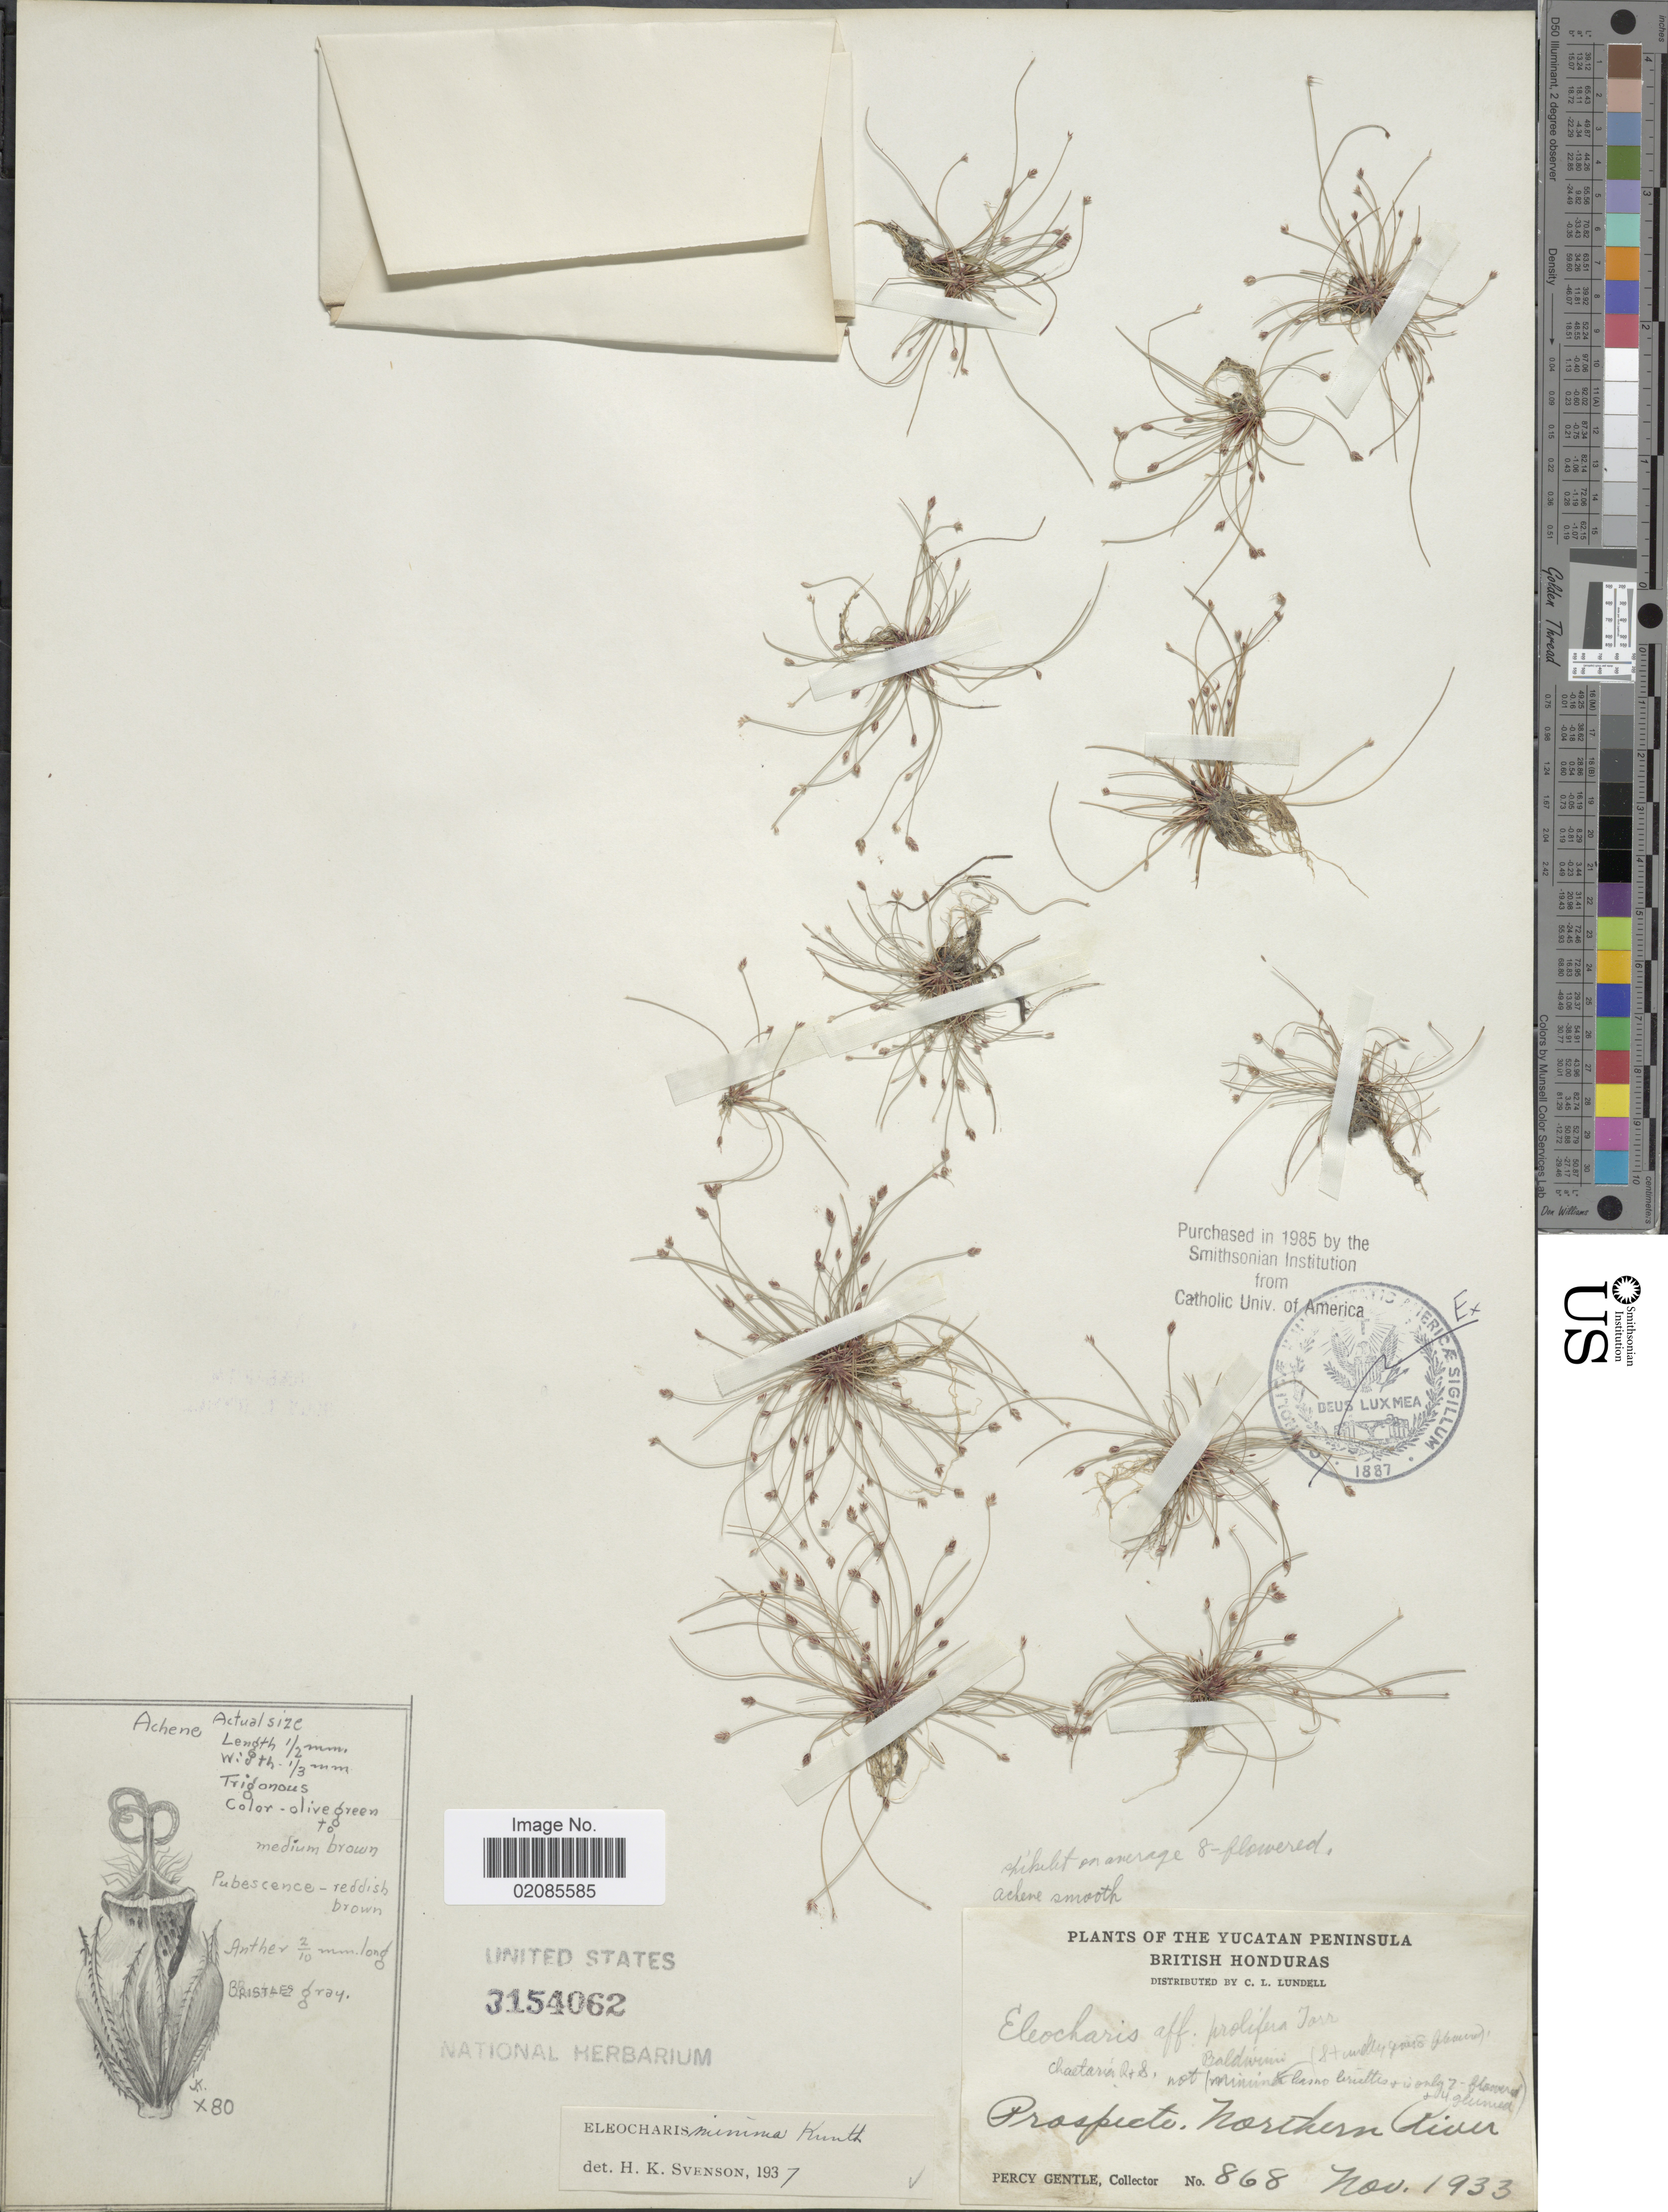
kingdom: Plantae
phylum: Tracheophyta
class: Liliopsida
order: Poales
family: Cyperaceae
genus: Eleocharis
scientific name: Eleocharis minima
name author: Kunth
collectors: P. H. Gentle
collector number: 868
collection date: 1933-11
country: Belize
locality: Yucatan Peninsila, British Honduras, prospecto, Northern River.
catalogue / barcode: US 3154062